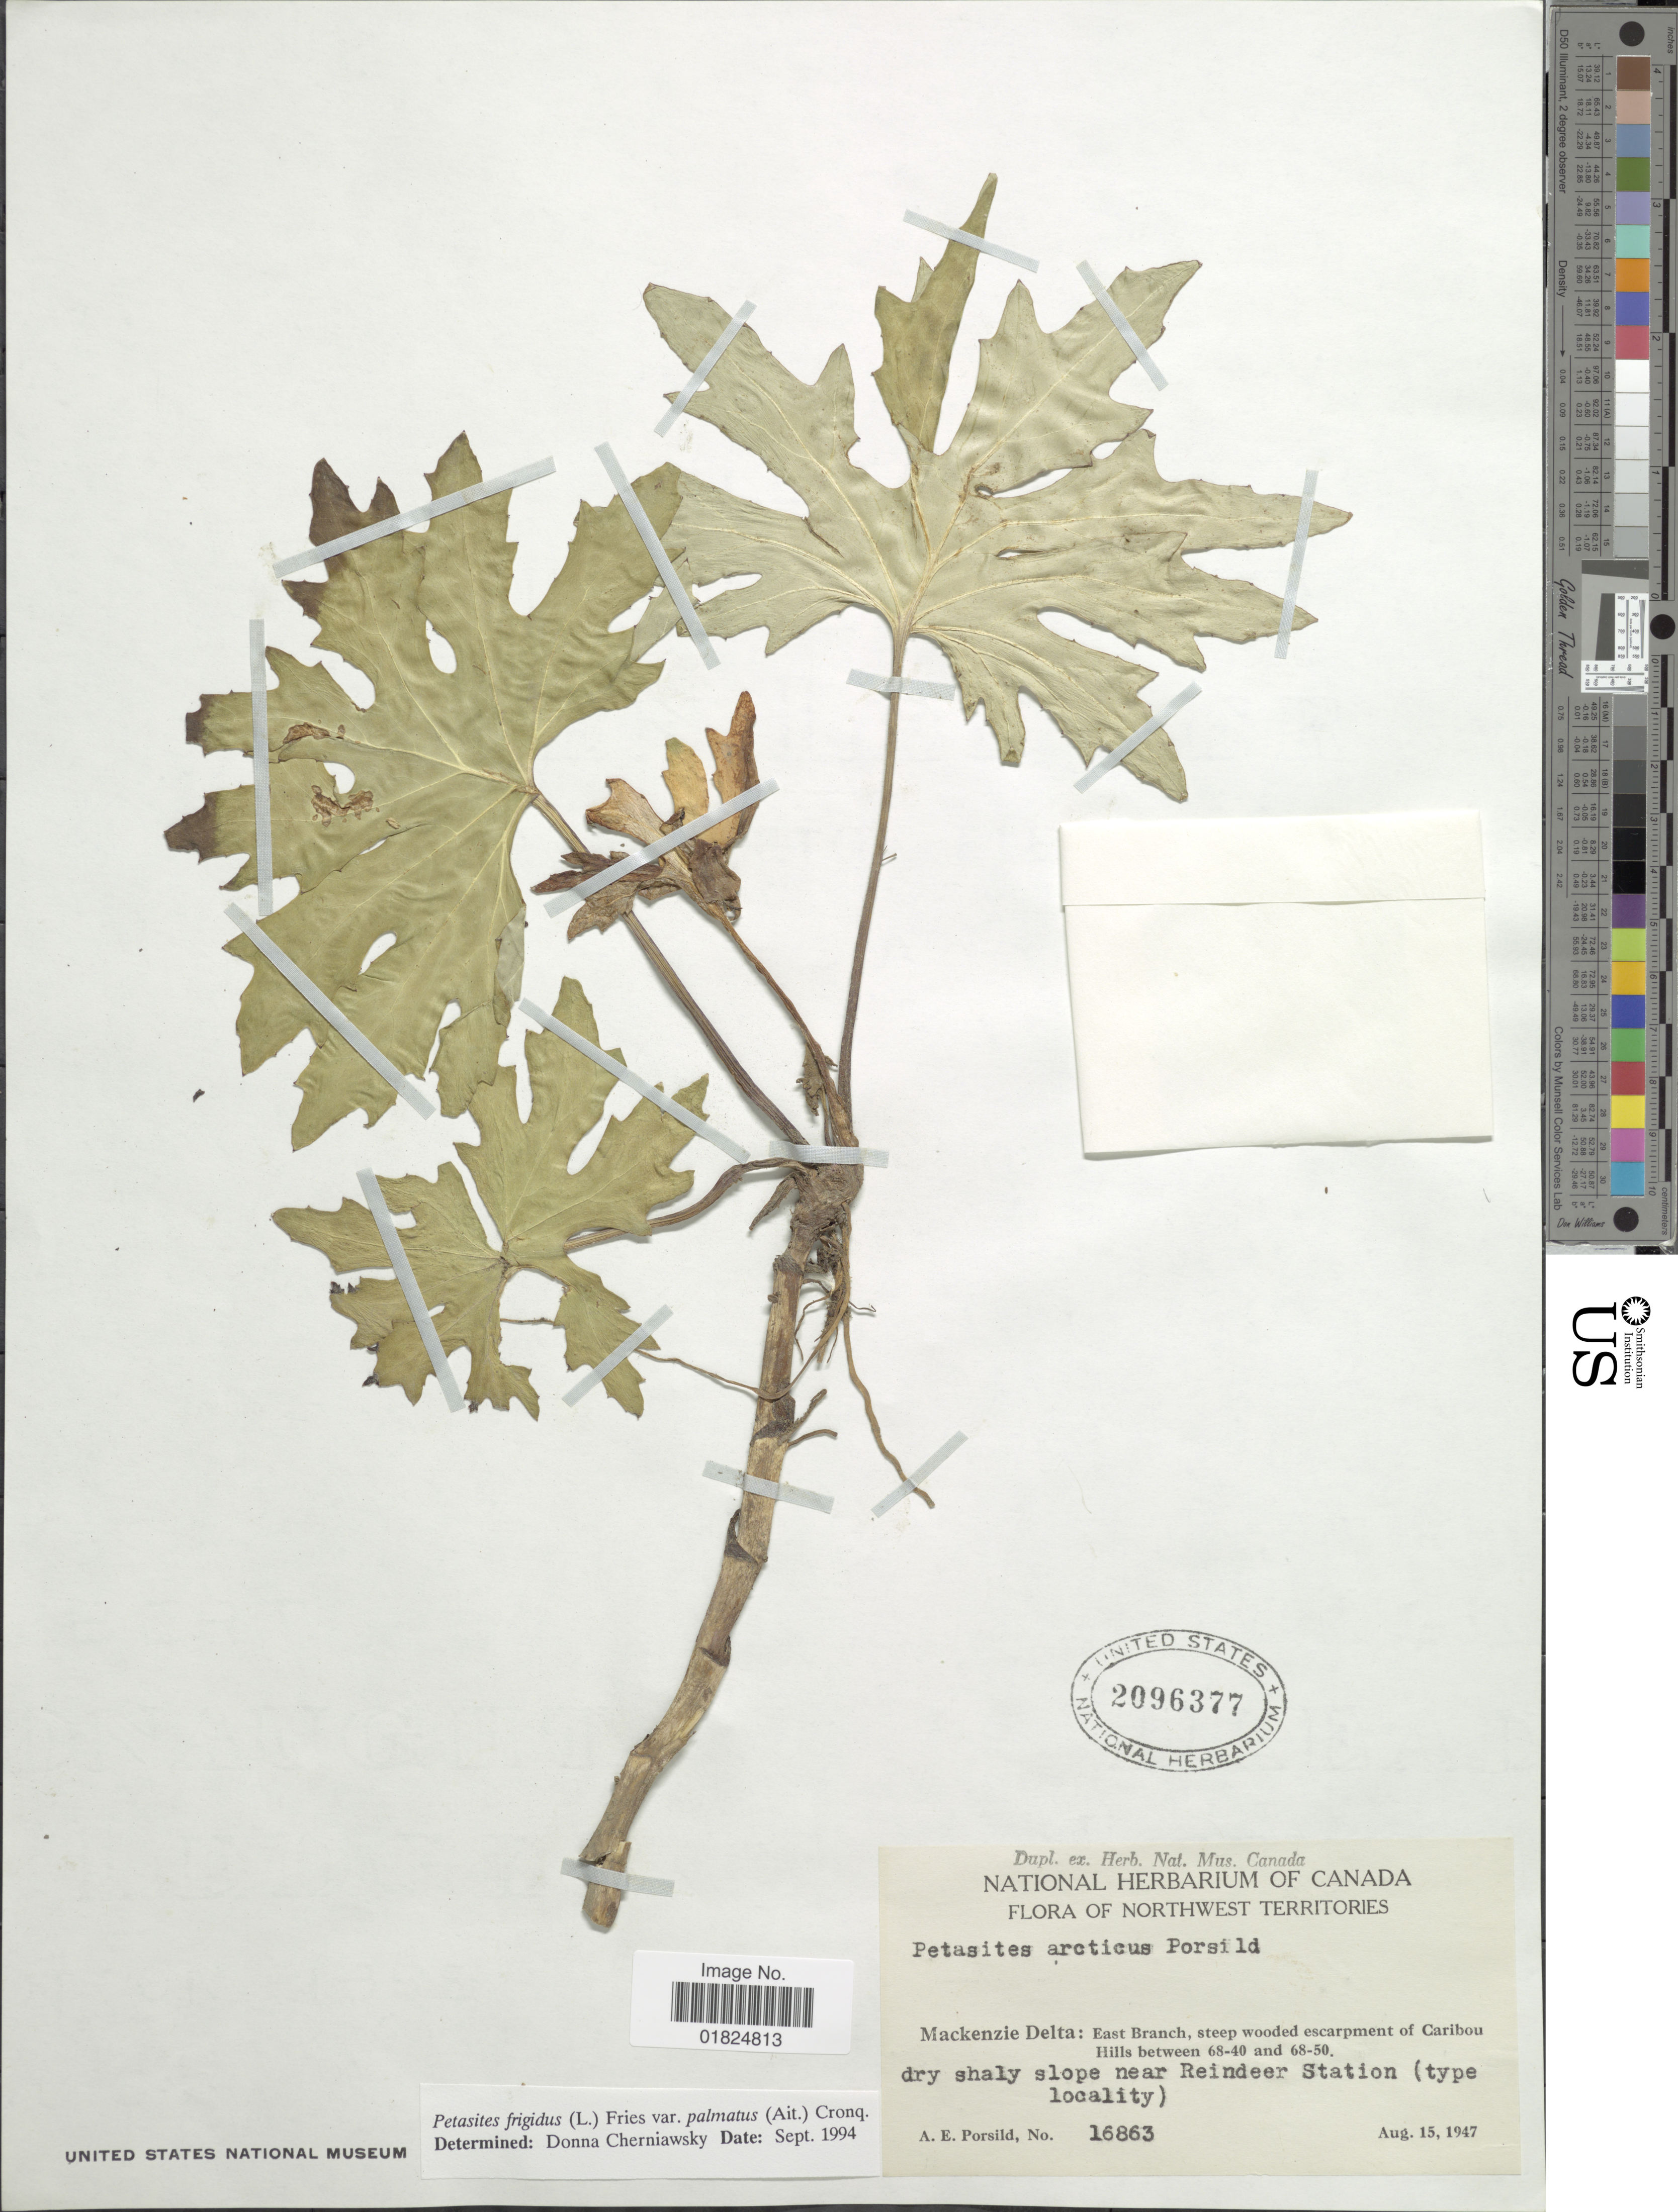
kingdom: Plantae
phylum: Tracheophyta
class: Magnoliopsida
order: Asterales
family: Asteraceae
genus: Petasites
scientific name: Petasites frigidus var. palmatus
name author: (Aiton) Cody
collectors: A. E. Porsild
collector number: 16863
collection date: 1947-08-15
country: Canada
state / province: Northwest Territories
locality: Northwest Territories. Mackenzie Delta: East Branch, steep wooded escarpment of Cairbou Hills between 68-40 and 68-50. dry shaly slope near Reindeer Station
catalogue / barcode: US 2096377